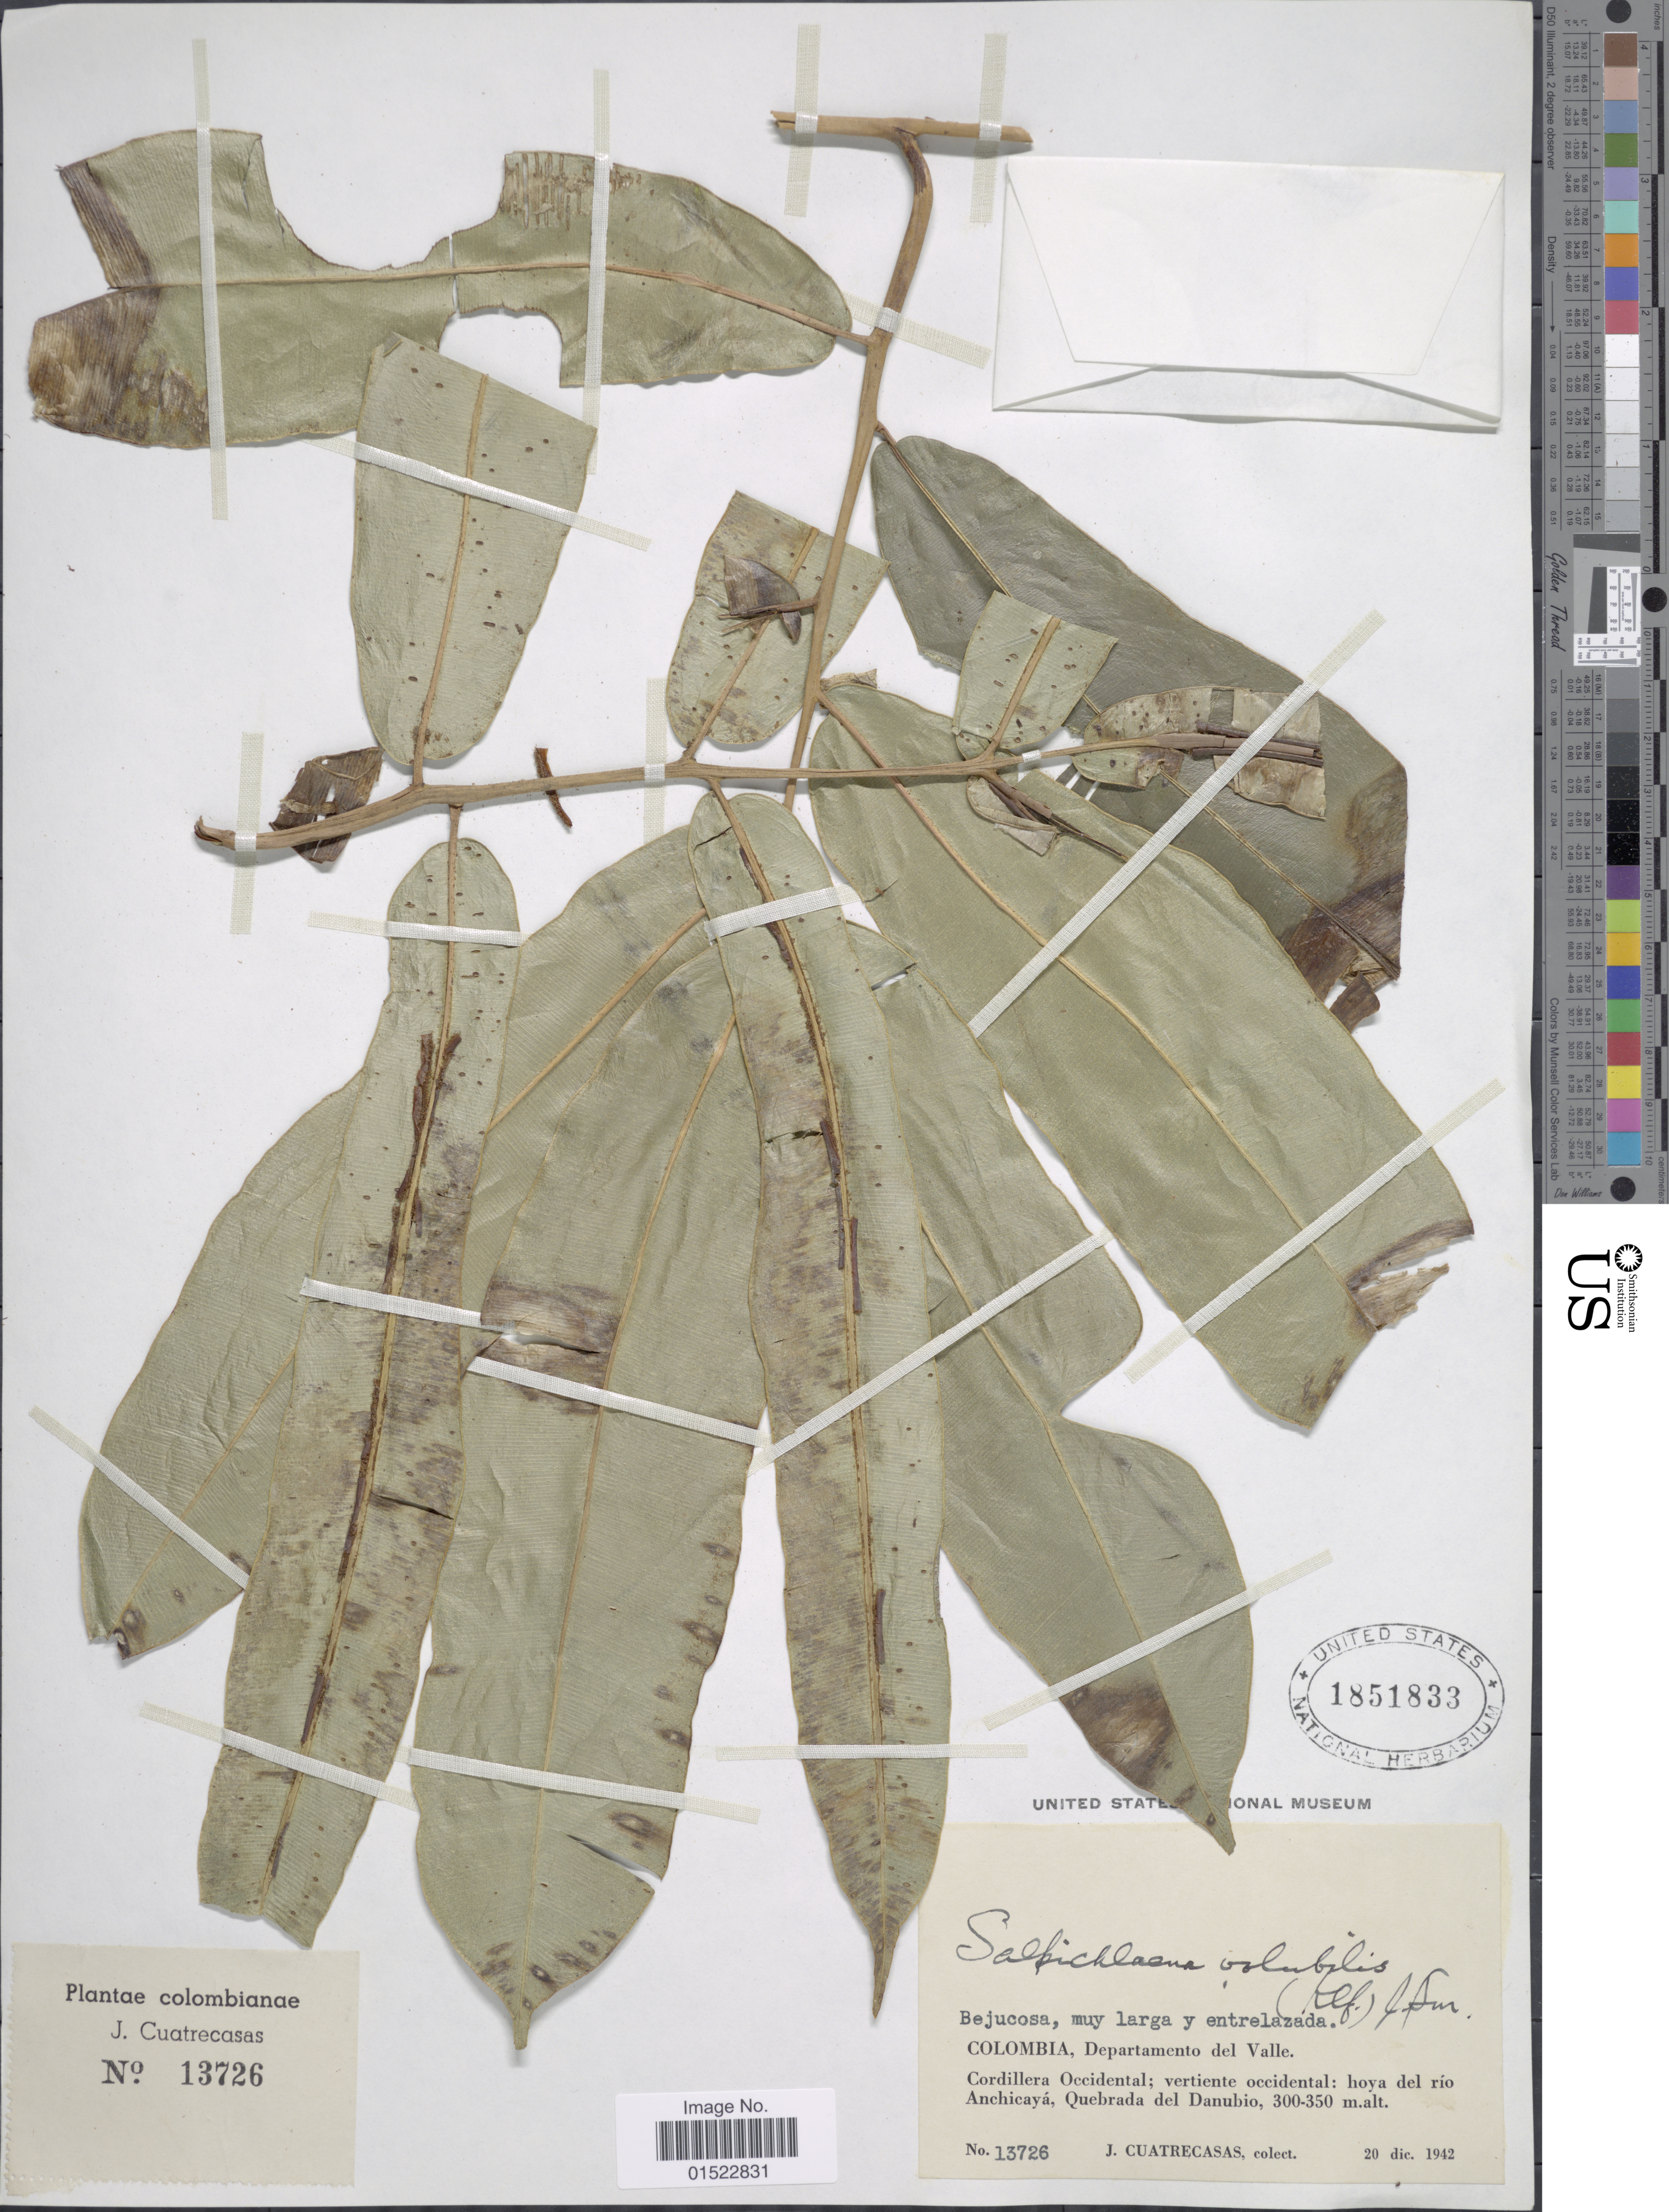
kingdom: Plantae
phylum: Tracheophyta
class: Polypodiopsida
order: Polypodiales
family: Blechnaceae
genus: Salpichlaena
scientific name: Salpichlaena volubilis subsp. volubilis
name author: (Kaulf.) J. Sm.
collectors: J. Cuatrecasas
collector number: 13726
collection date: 1942-12-20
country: Colombia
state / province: Valle del Cauca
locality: Departamento del Valle, Cordillera Occidental: vertiente occidental: hoya del rio Anchicaya, quebrada del Danubio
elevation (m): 300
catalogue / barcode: US 1851833